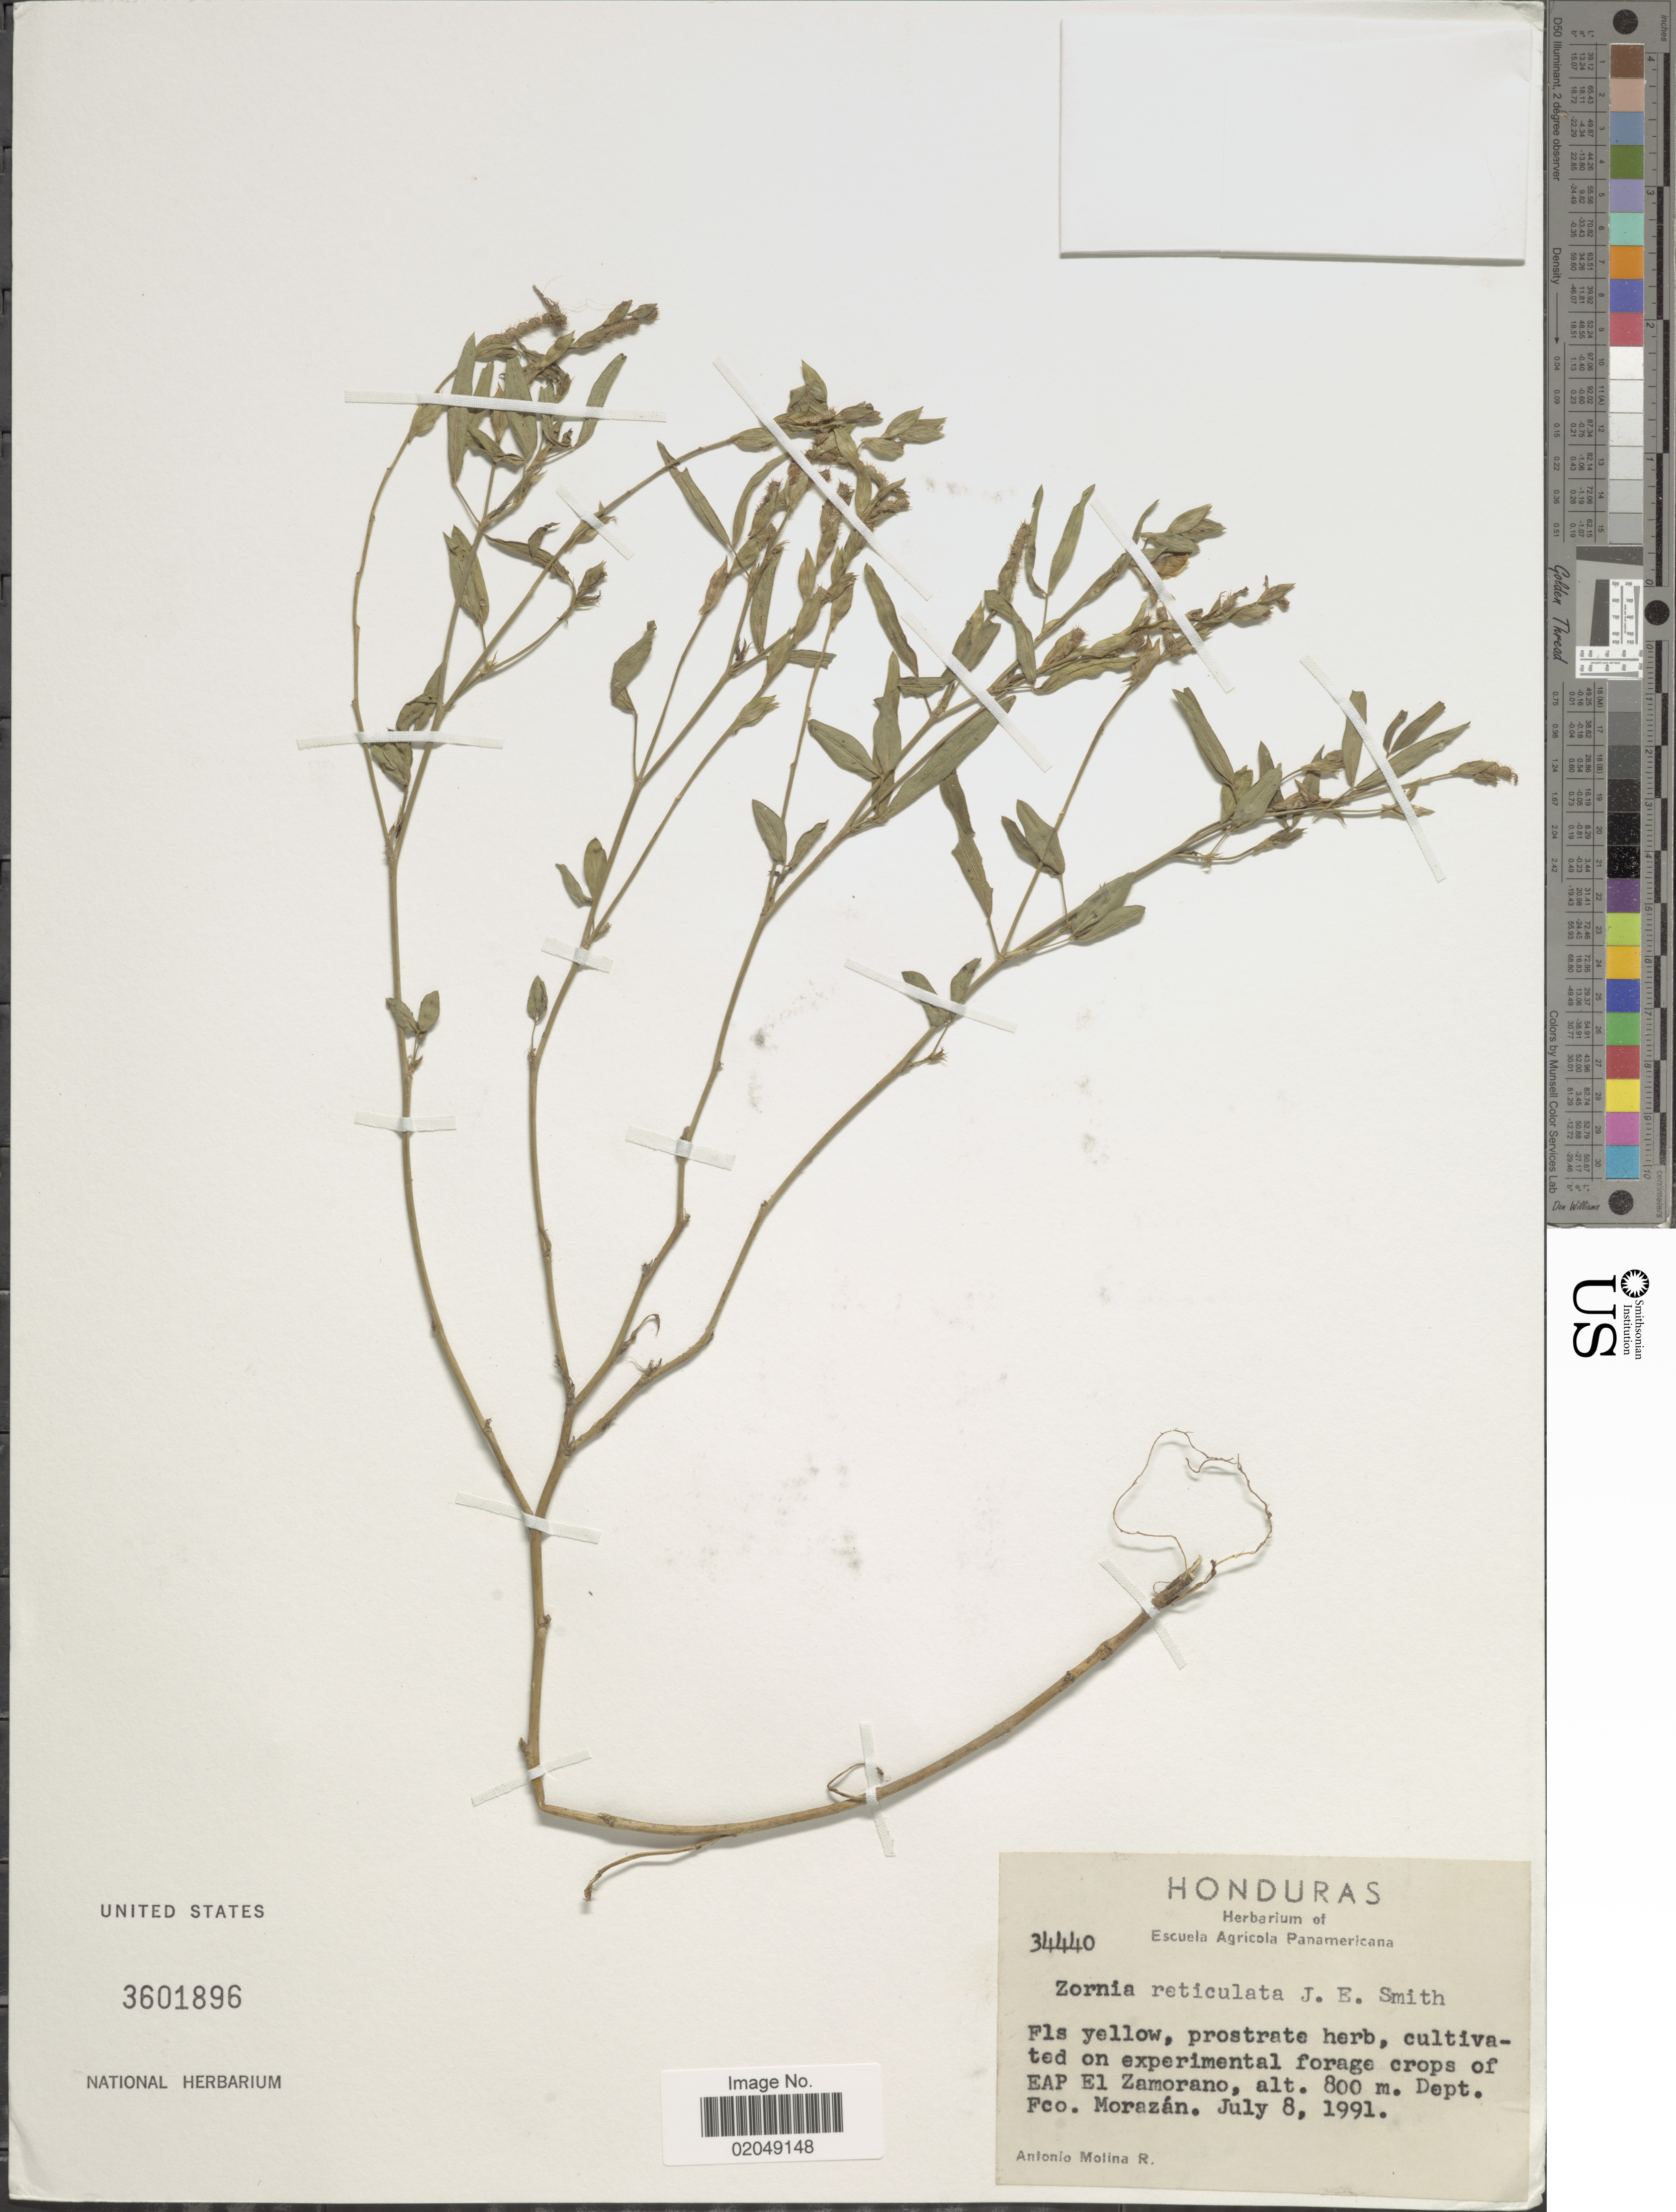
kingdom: Plantae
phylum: Tracheophyta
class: Magnoliopsida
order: Fabales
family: Fabaceae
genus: Zornia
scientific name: Zornia reticulata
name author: Sm.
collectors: A. Molina R.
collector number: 34440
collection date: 1991-07-08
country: Honduras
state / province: Fco. Morazán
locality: On experimental dorage crops of Eap El Zamorano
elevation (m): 800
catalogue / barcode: US 3601896